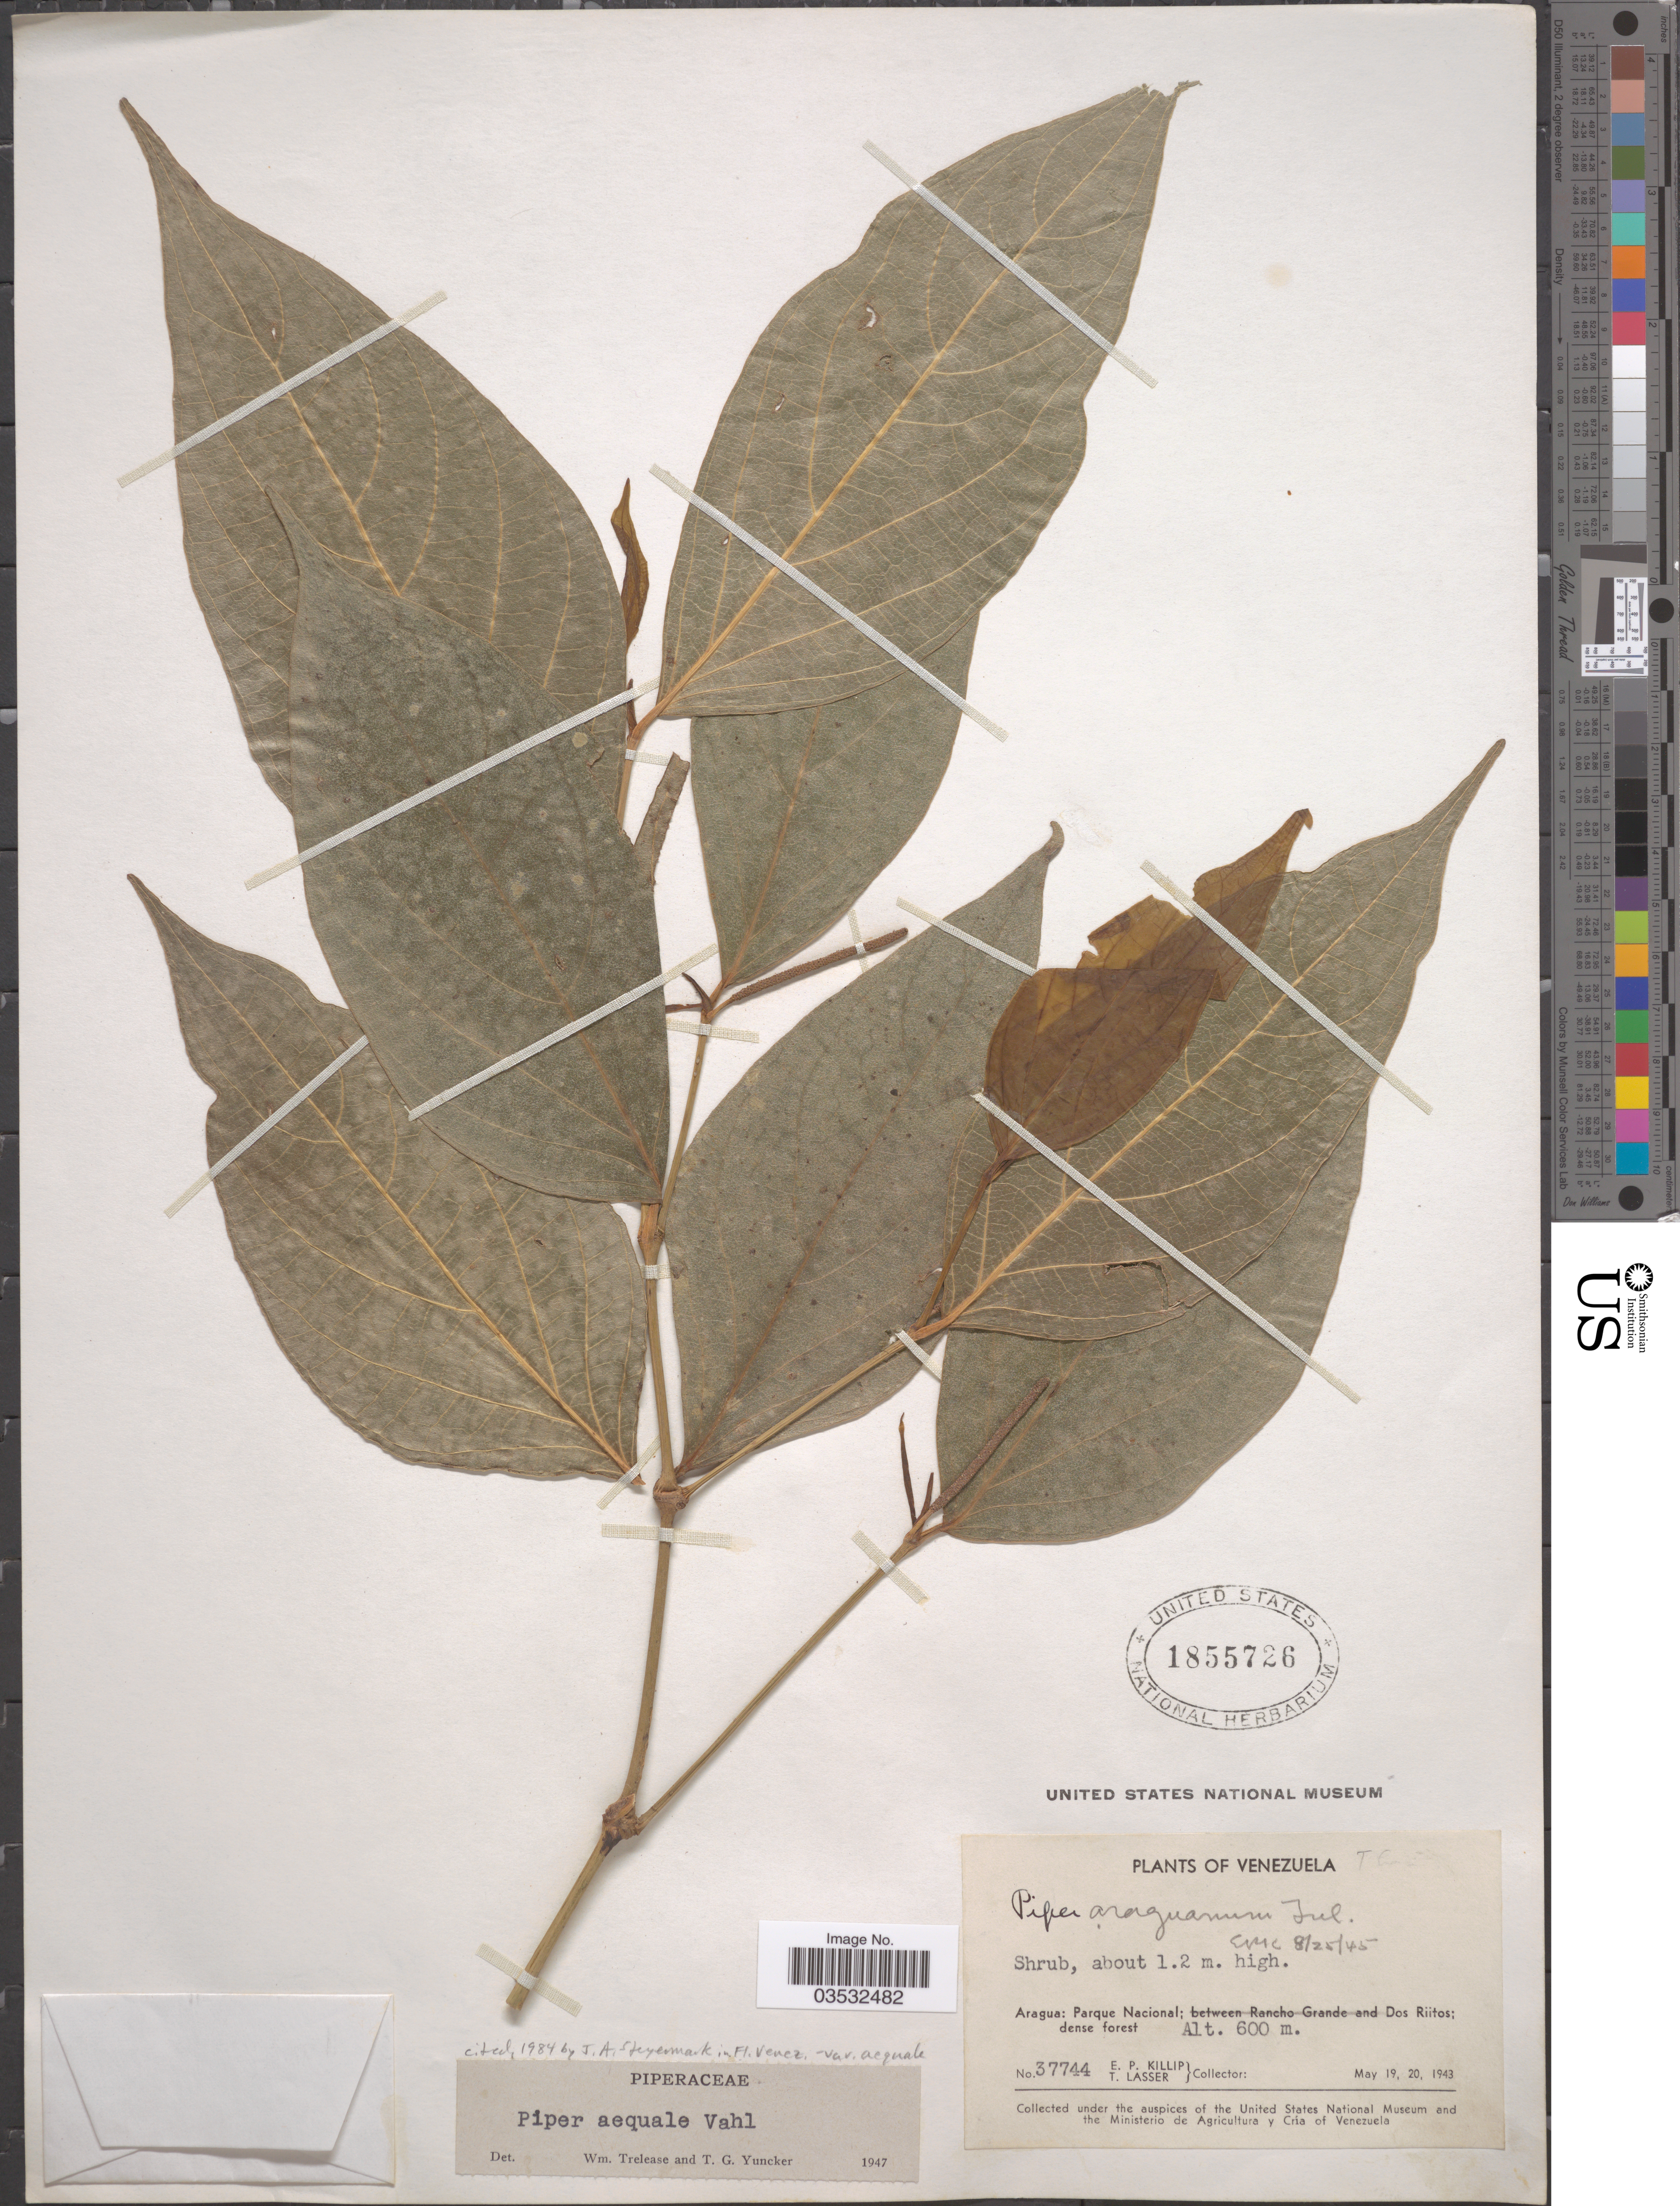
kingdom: Plantae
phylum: Tracheophyta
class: Magnoliopsida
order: Piperales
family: Piperaceae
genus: Piper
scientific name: Piper aequale var. aequale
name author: Vahl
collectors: E. P. Killip & T. Lasser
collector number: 37744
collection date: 1943-05-19/1943-05-20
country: Venezuela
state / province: Aragua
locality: Parque Nacional; Dos Riitos.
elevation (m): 600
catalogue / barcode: US 1855726